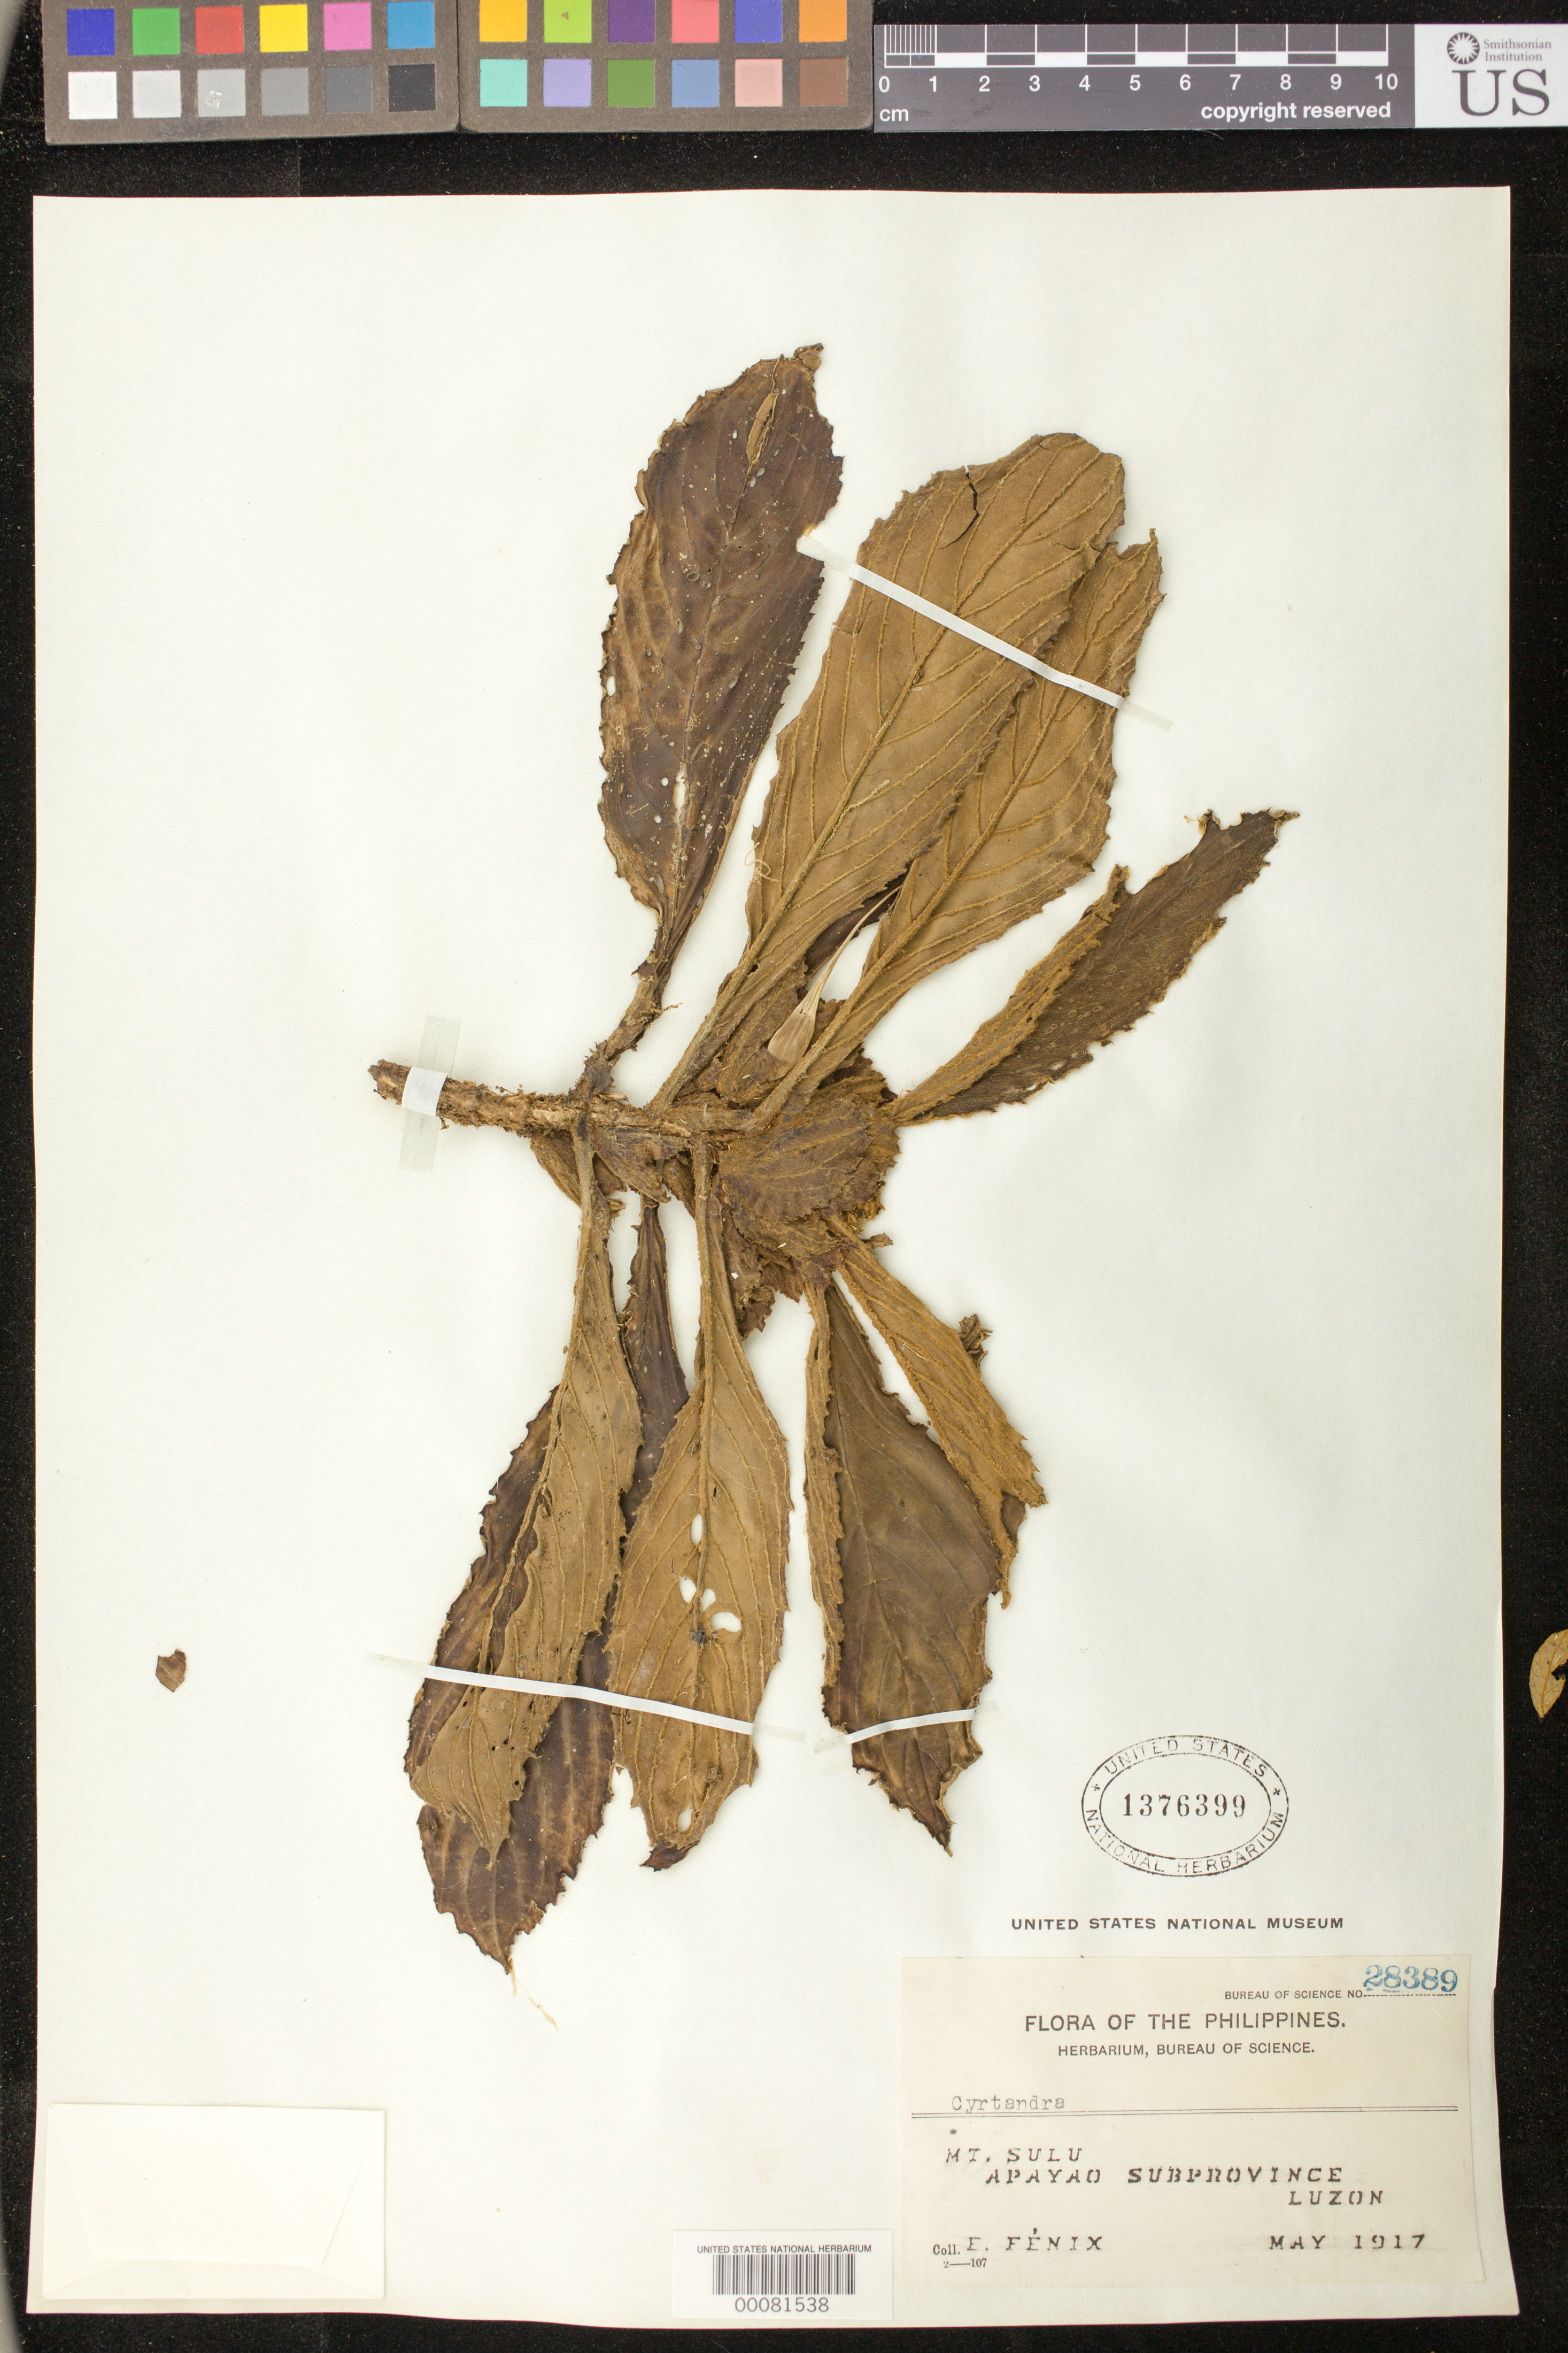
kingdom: Plantae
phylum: Tracheophyta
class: Magnoliopsida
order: Lamiales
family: Gesneriaceae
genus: Cyrtandra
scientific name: Cyrtandra sp.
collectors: E. Fénix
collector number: Bur. Sci. 28389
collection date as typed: May 1917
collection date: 1917-05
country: Philippines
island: Luzon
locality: Mt sulu, apayao subprovince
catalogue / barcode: US 1376399